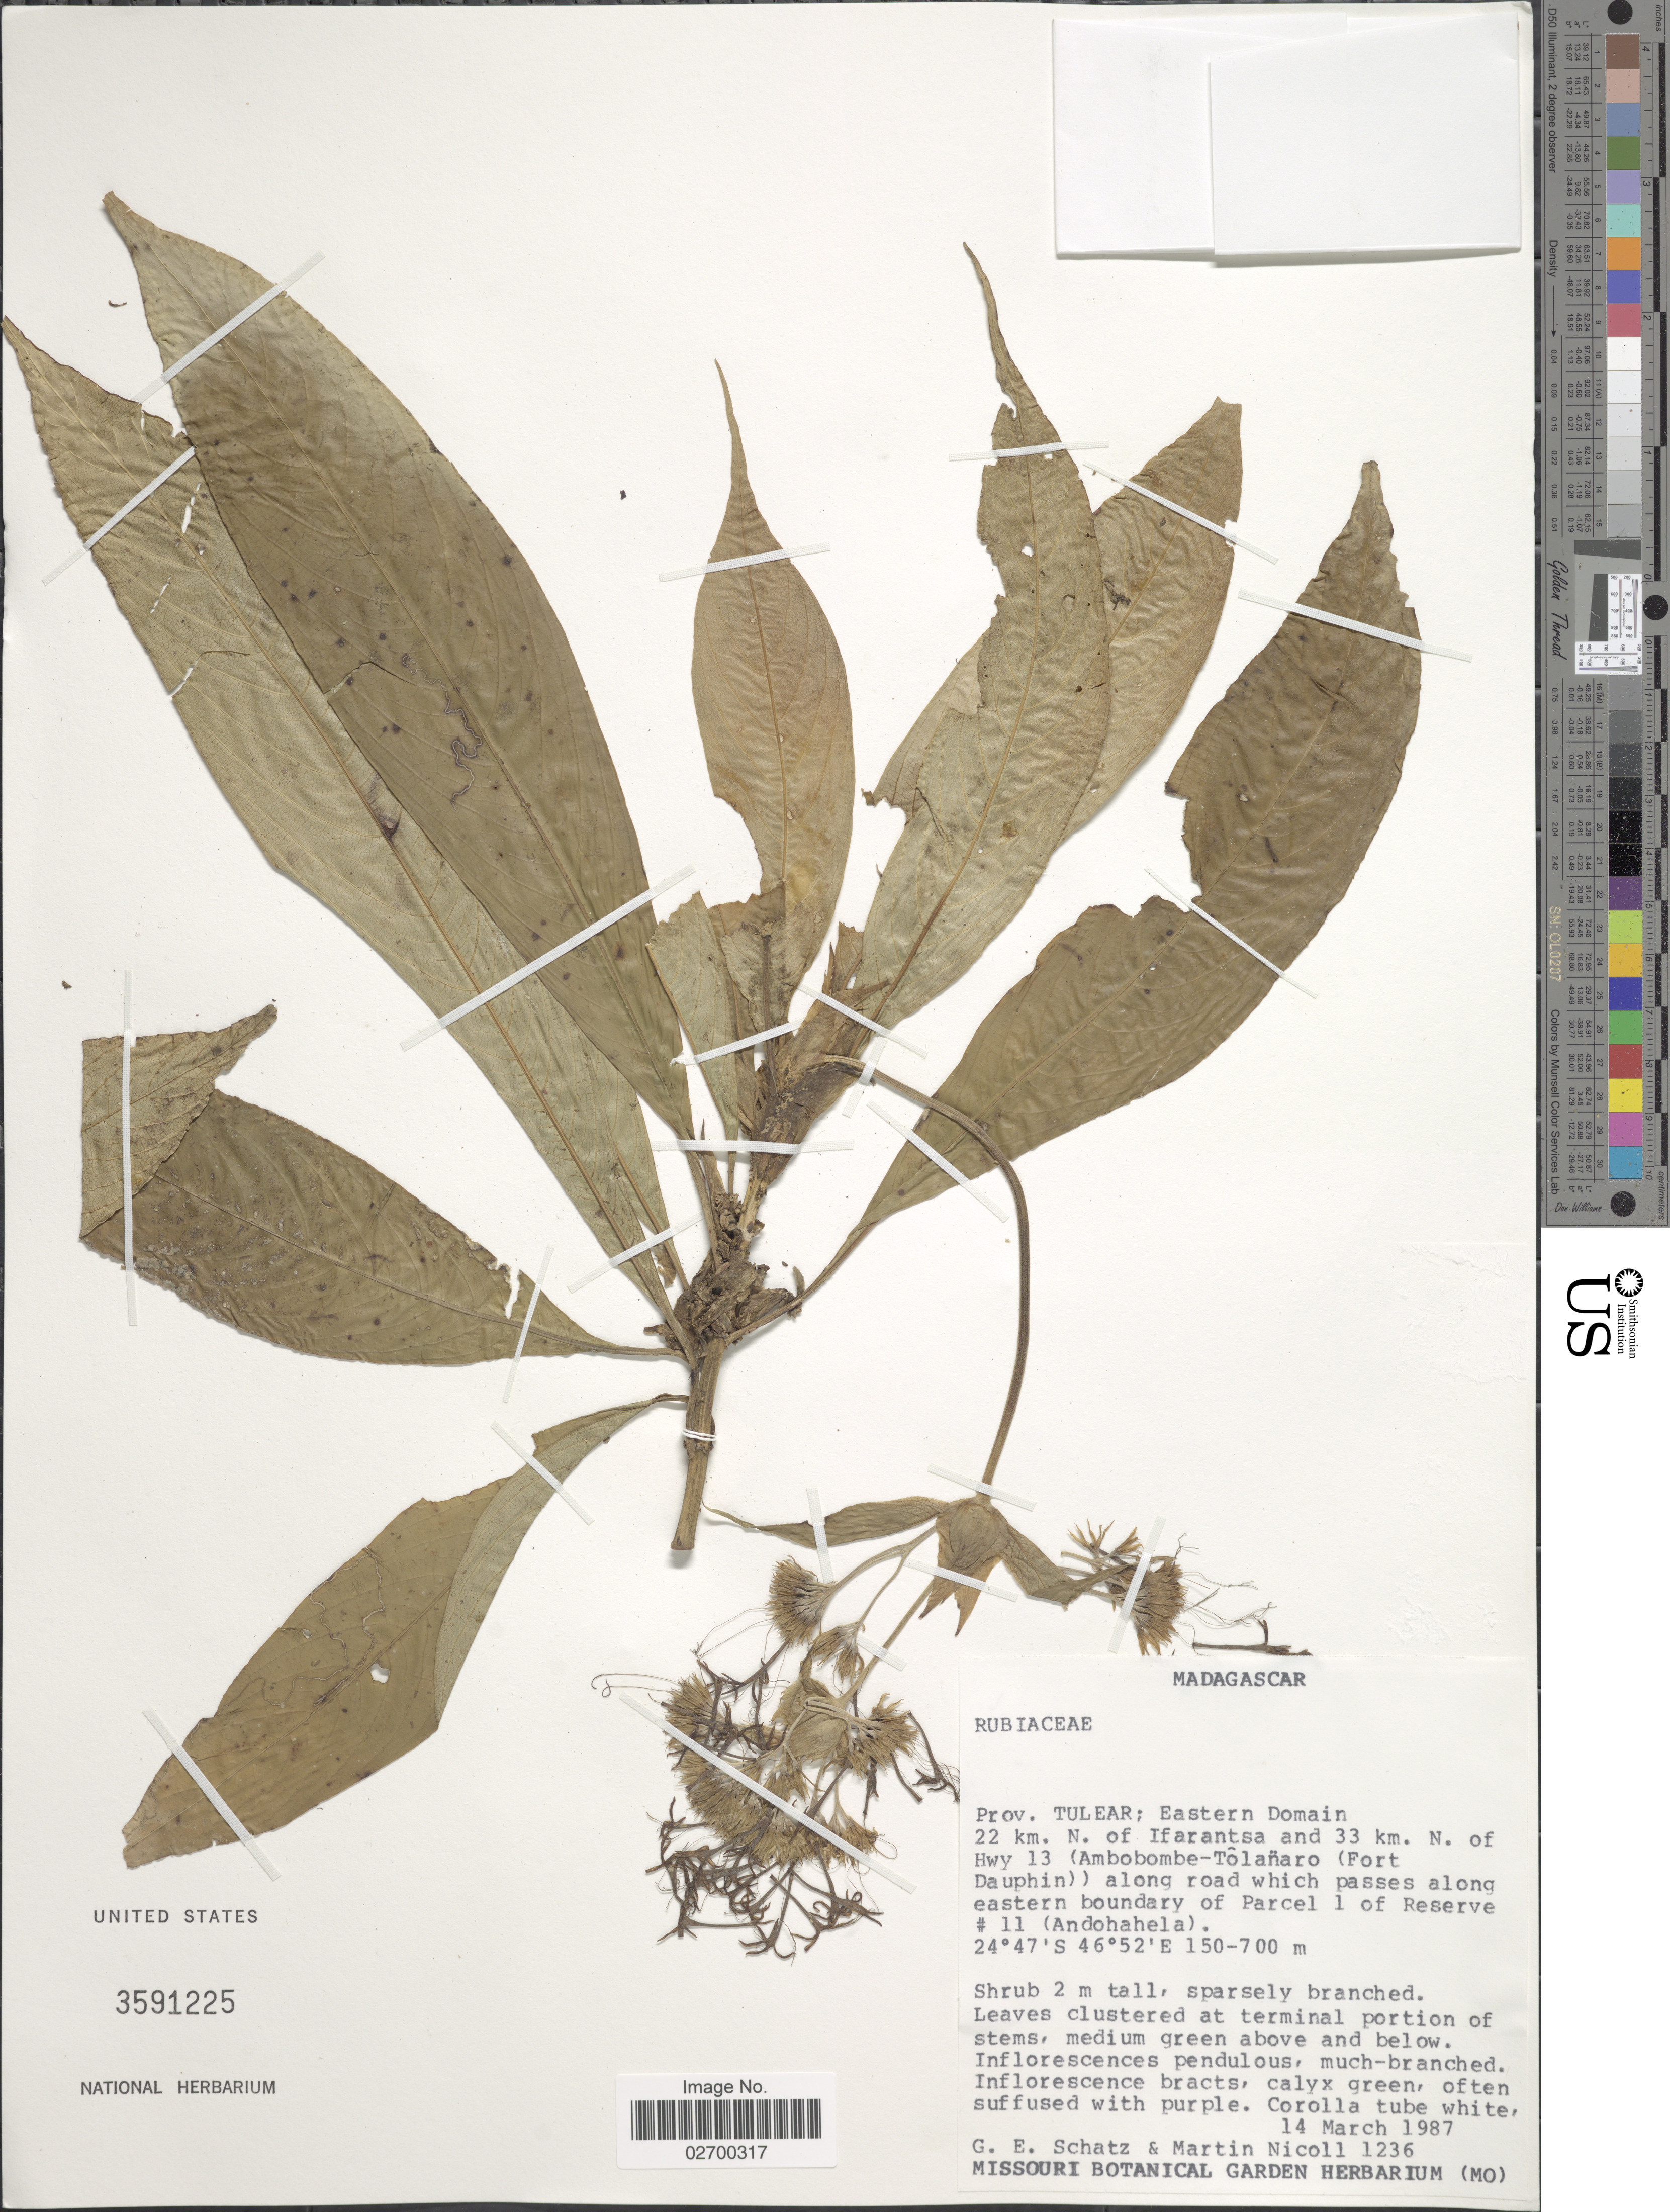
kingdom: Plantae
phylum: Tracheophyta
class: Magnoliopsida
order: Gentianales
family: Rubiaceae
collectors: G. Schatz & M. Nicoll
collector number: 1236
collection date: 1987-03-14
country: Madagascar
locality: Prov. Tulear; Eastern Domain 22 km. N. of Ifarantsa and 33 km. N. of Hwy 13 (Ambobombe-Tolanaro (Fort Dauphin) along road which passes along eastern boundary of Parcel I of Reserve # 11 (Andohahela)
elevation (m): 150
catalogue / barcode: US 3591225